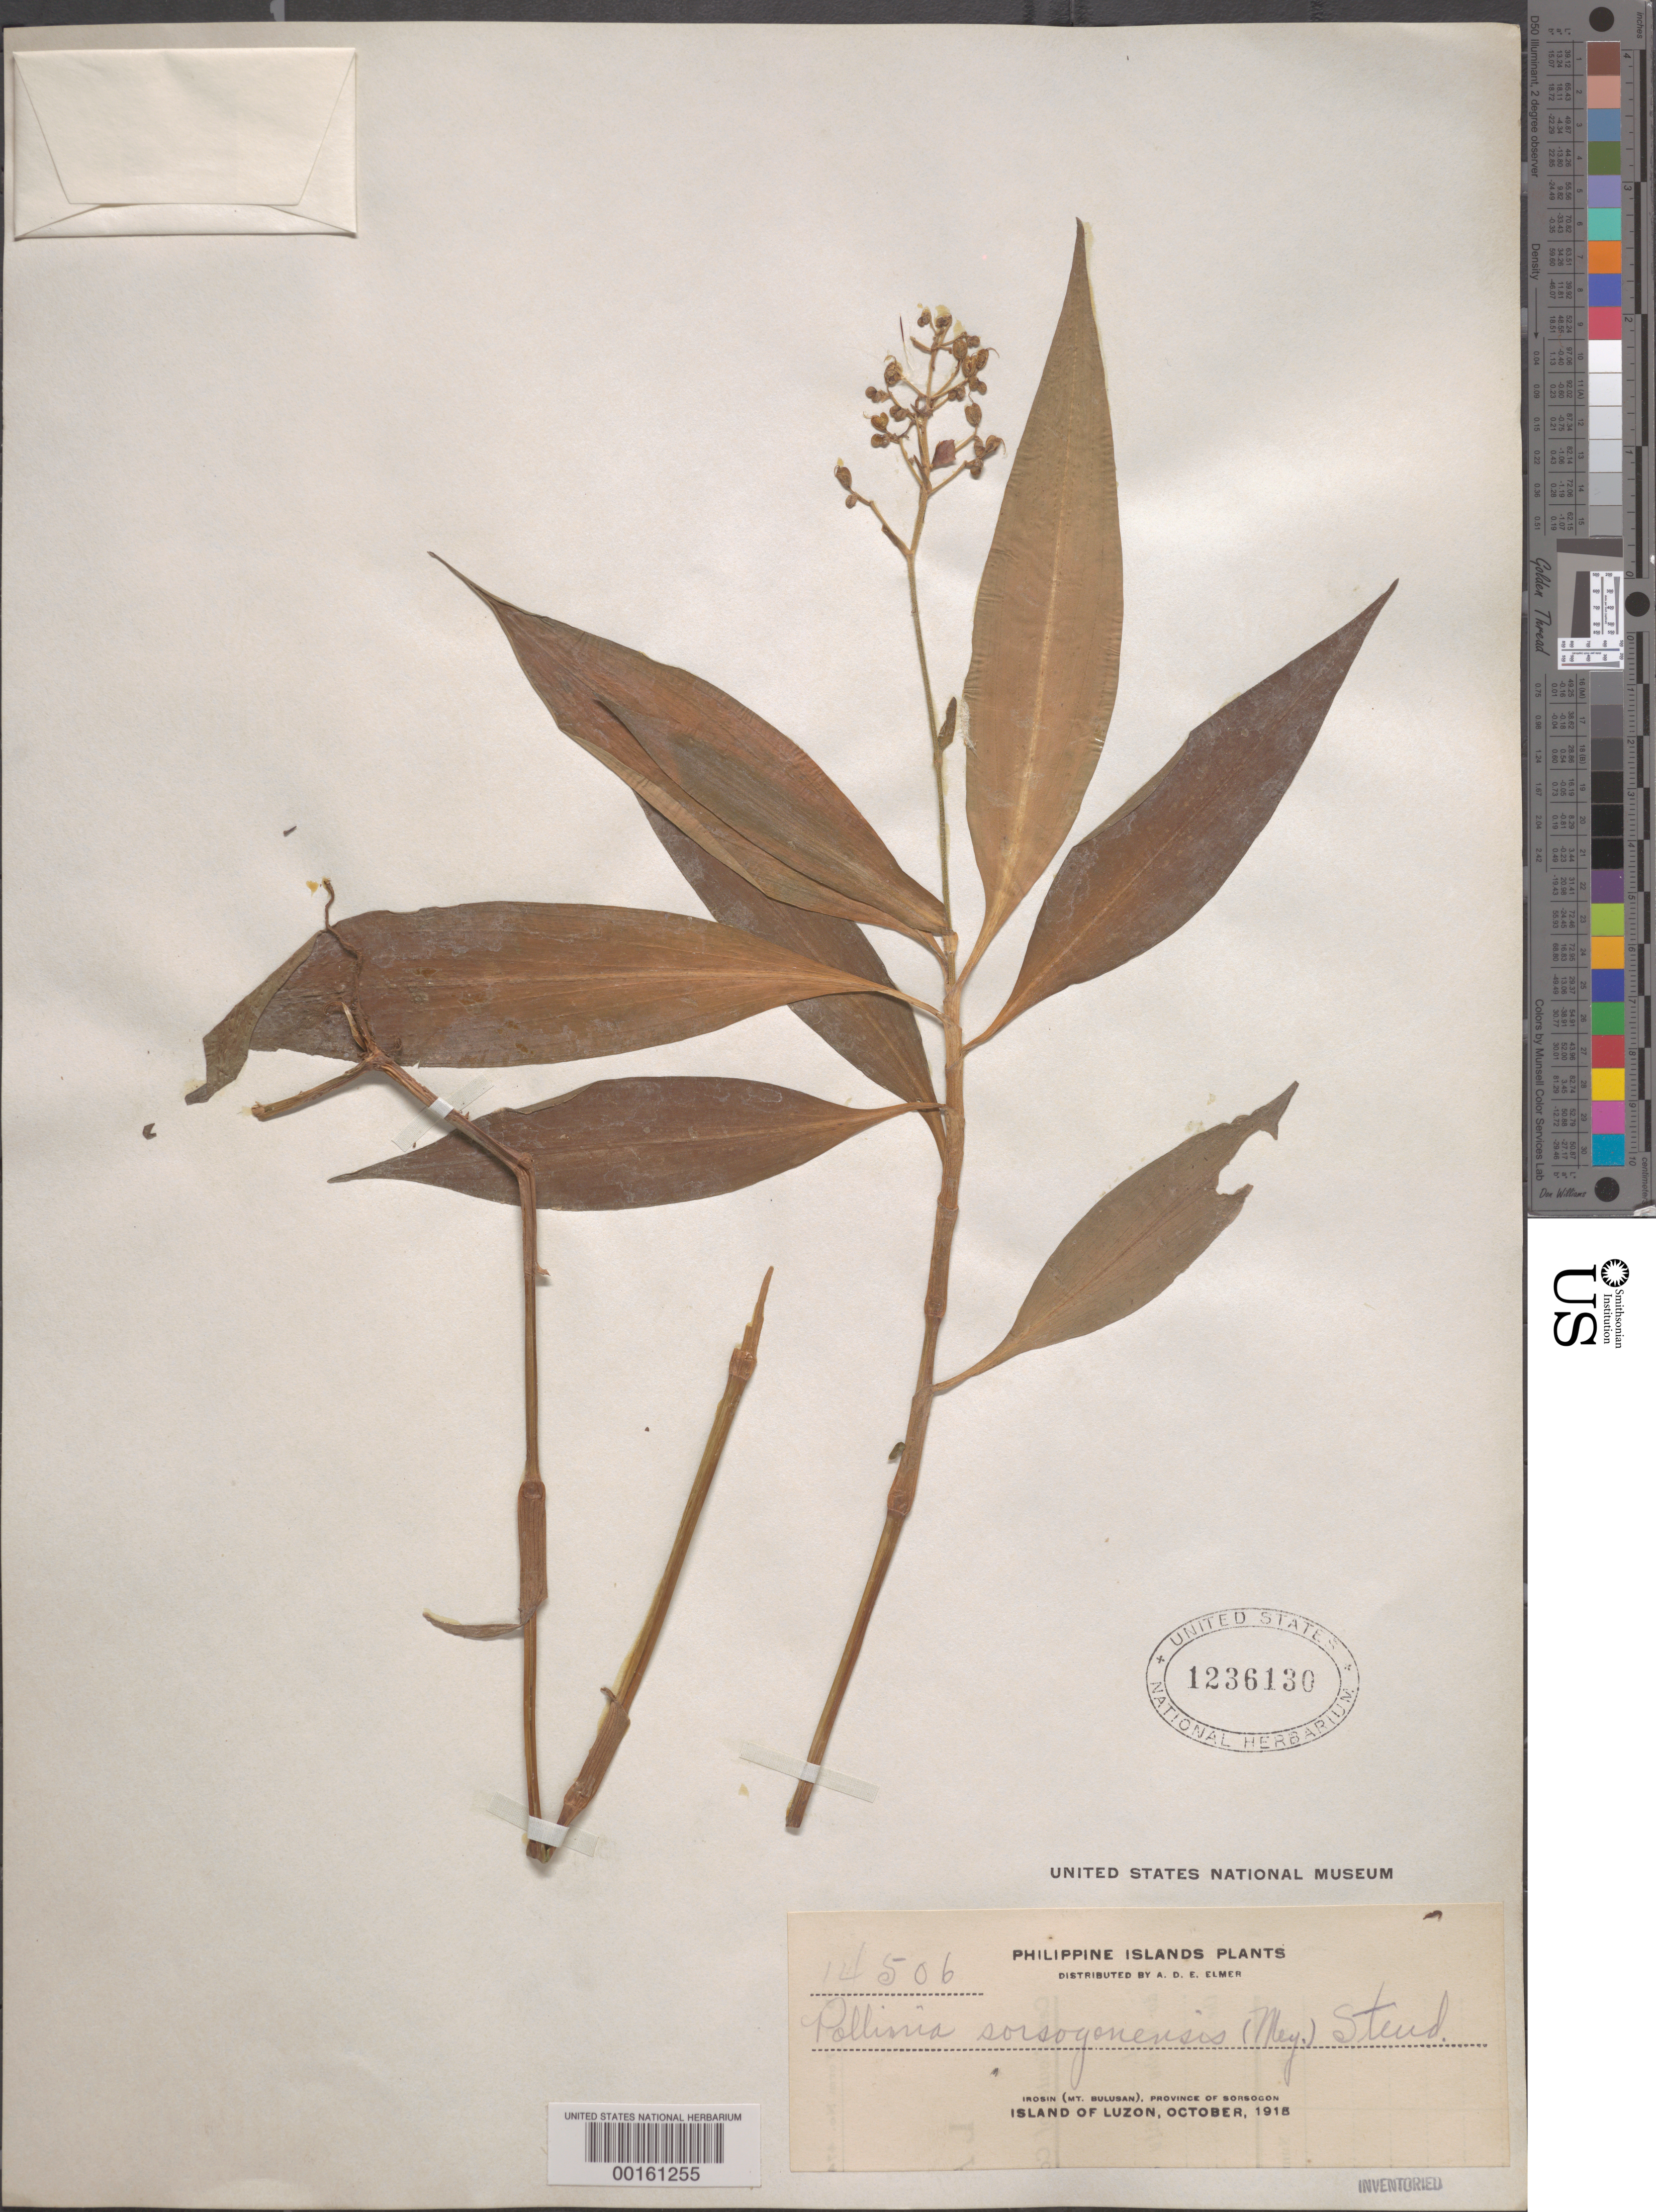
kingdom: Plantae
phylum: Tracheophyta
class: Liliopsida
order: Commelinales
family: Commelinaceae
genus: Pollia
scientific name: Pollia secundiflora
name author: (Blume) Bakh. f.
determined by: Strong, Mark T., (BOT), Smithsonian Institution - National Museum of Natural History (UNITED STATES)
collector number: A.d. Elmer 14506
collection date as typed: Oct 1915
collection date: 1915-10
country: Philippines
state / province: Bicol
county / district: Sorsogon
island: Luzon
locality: Irosin (Mt. Bulusan)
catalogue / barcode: US 1236130